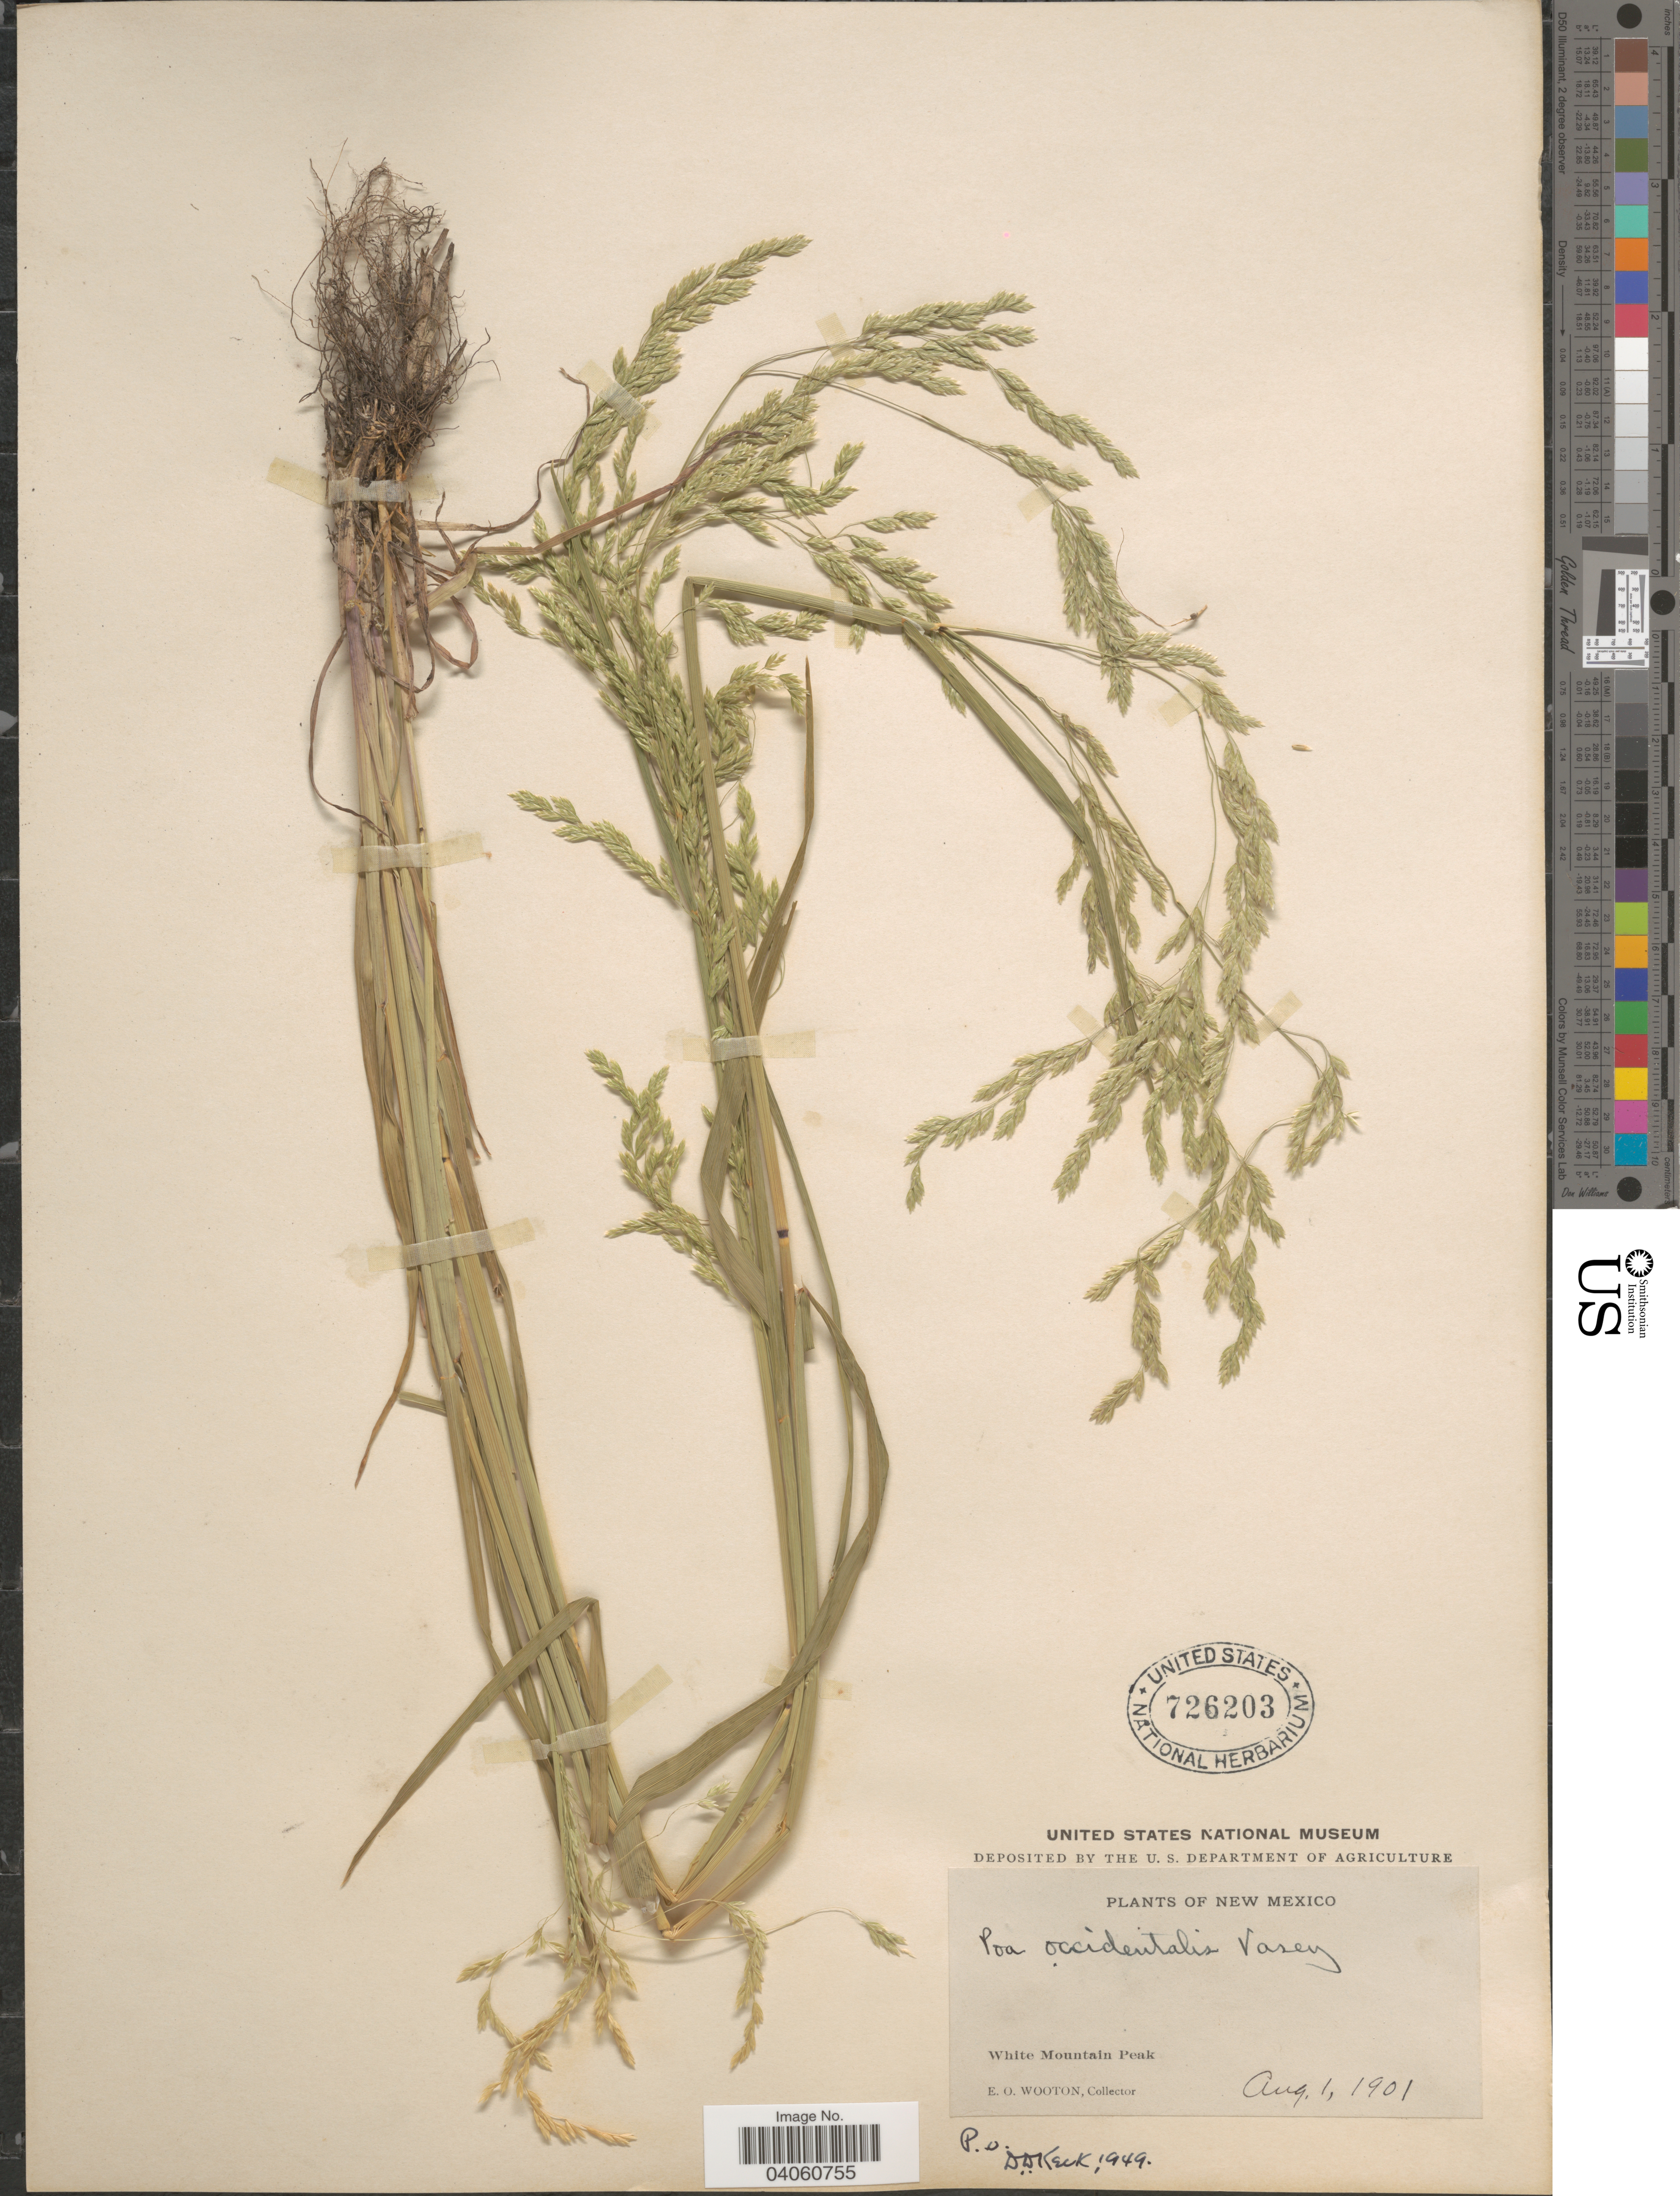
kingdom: Plantae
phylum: Tracheophyta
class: Liliopsida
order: Poales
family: Poaceae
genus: Poa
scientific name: Poa occidentalis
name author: (Vasey) Vasey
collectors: E. O. Wooton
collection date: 1901-08-01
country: United States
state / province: New Mexico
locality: White Mountain Peak.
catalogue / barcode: US 726203